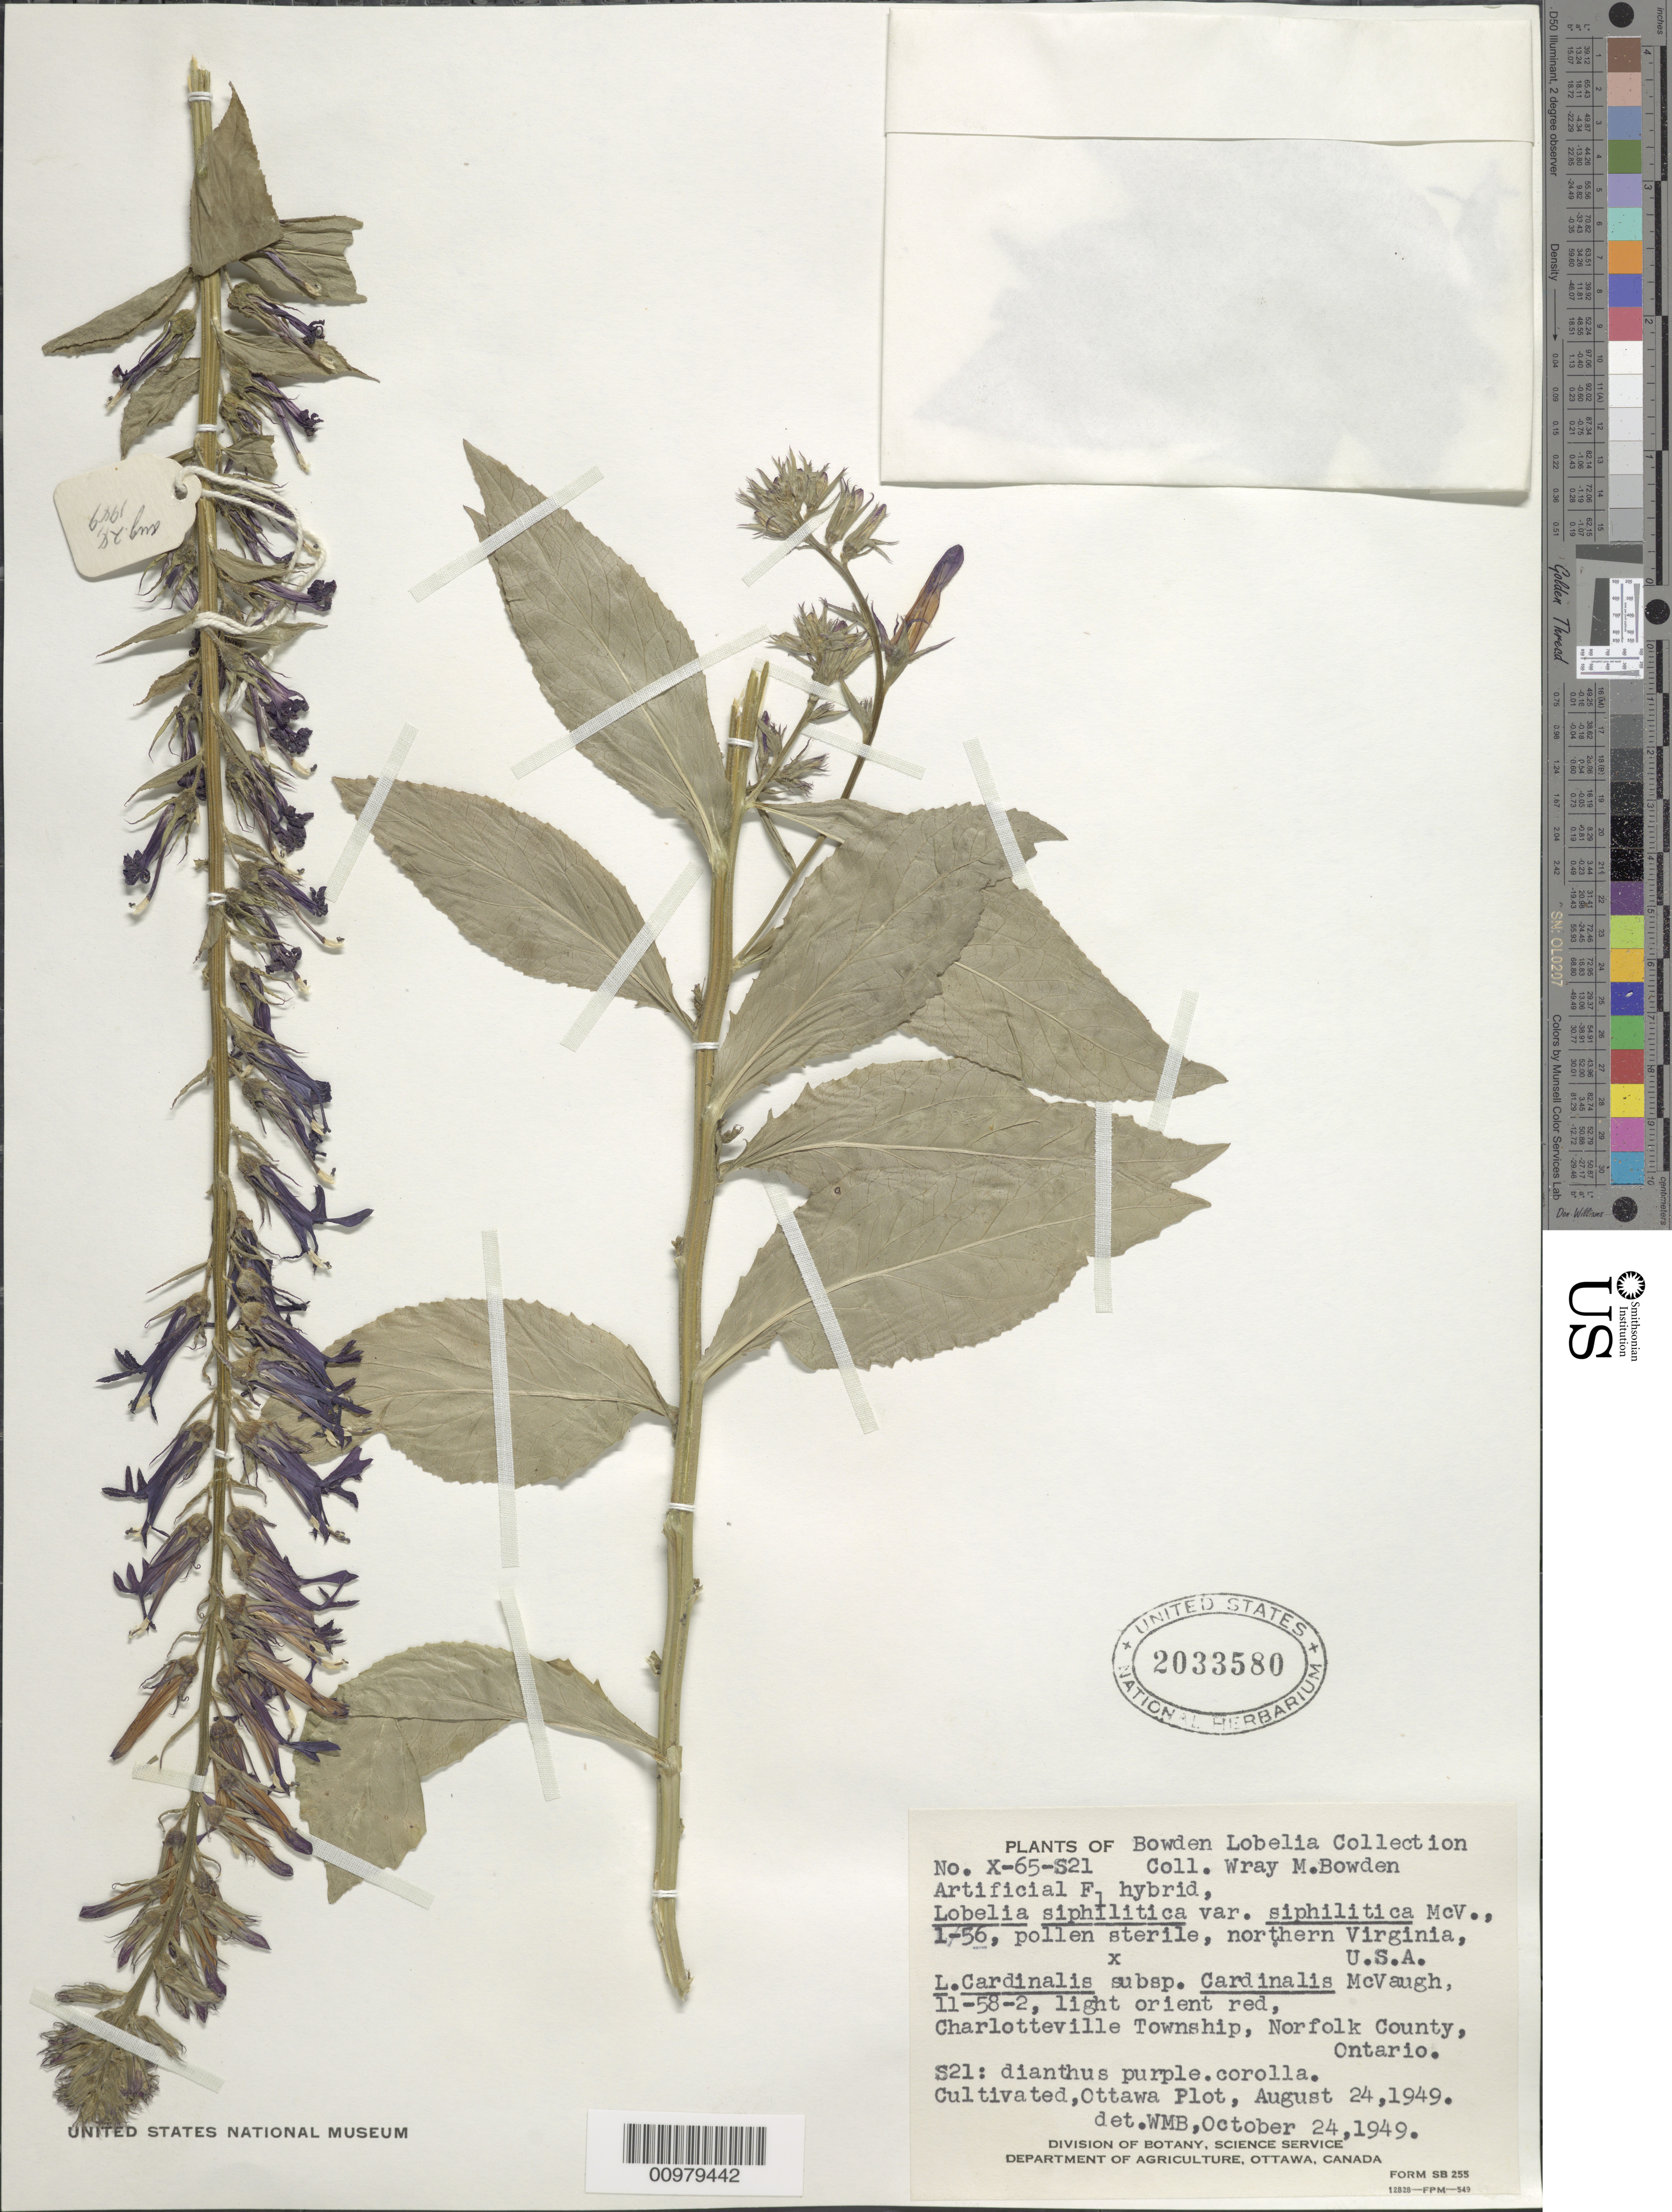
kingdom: Plantae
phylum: Tracheophyta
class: Magnoliopsida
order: Asterales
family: Campanulaceae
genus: Lobelia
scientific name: Lobelia cardinalis subsp. cardinalis x L. siphilitica L. var. siphilitica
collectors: W. M. Bowden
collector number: X-65-S21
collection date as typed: Aug. 24, 1949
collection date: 1949-08-24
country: Canada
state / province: Ontario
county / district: Ottawa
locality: Ottawa Plot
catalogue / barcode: US 2033580